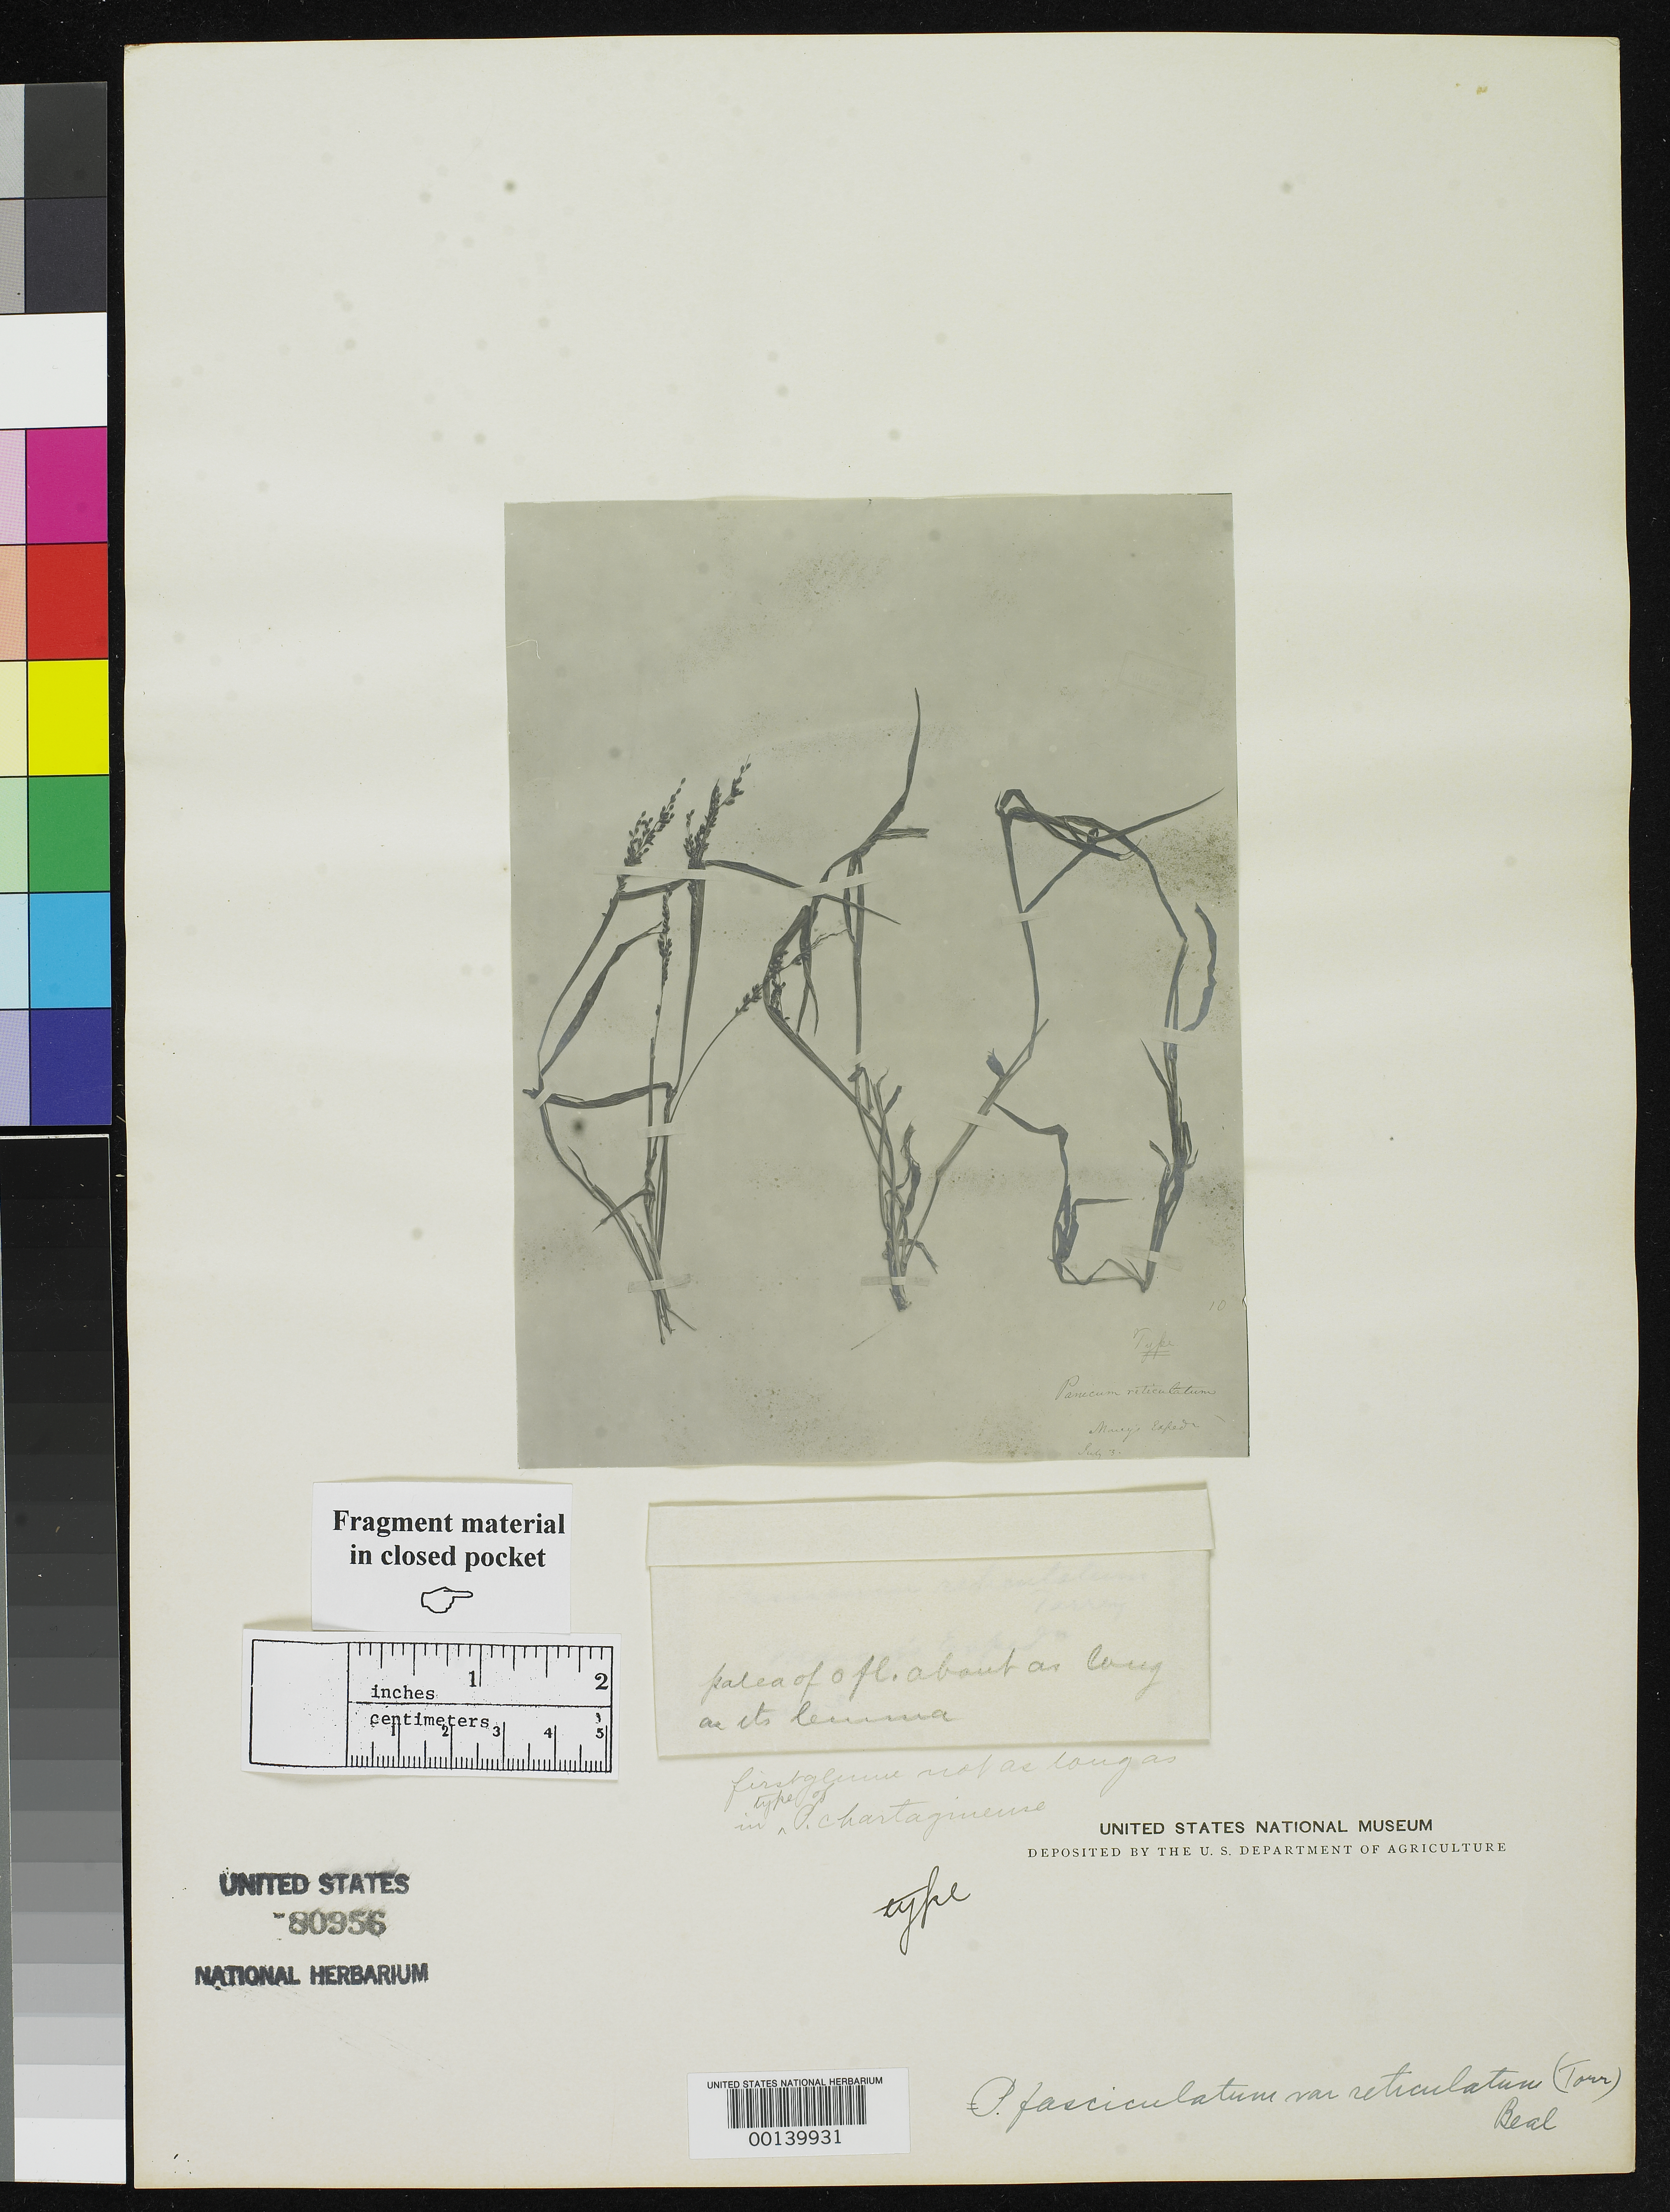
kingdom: Plantae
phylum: Tracheophyta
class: Liliopsida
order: Poales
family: Poaceae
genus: Panicum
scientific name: Panicum reticulatum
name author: Torr. in Marcy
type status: Type Fragment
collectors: G. Shumard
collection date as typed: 03 Jul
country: United States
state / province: Texas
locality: Main fork of Red River.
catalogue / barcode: US 80956